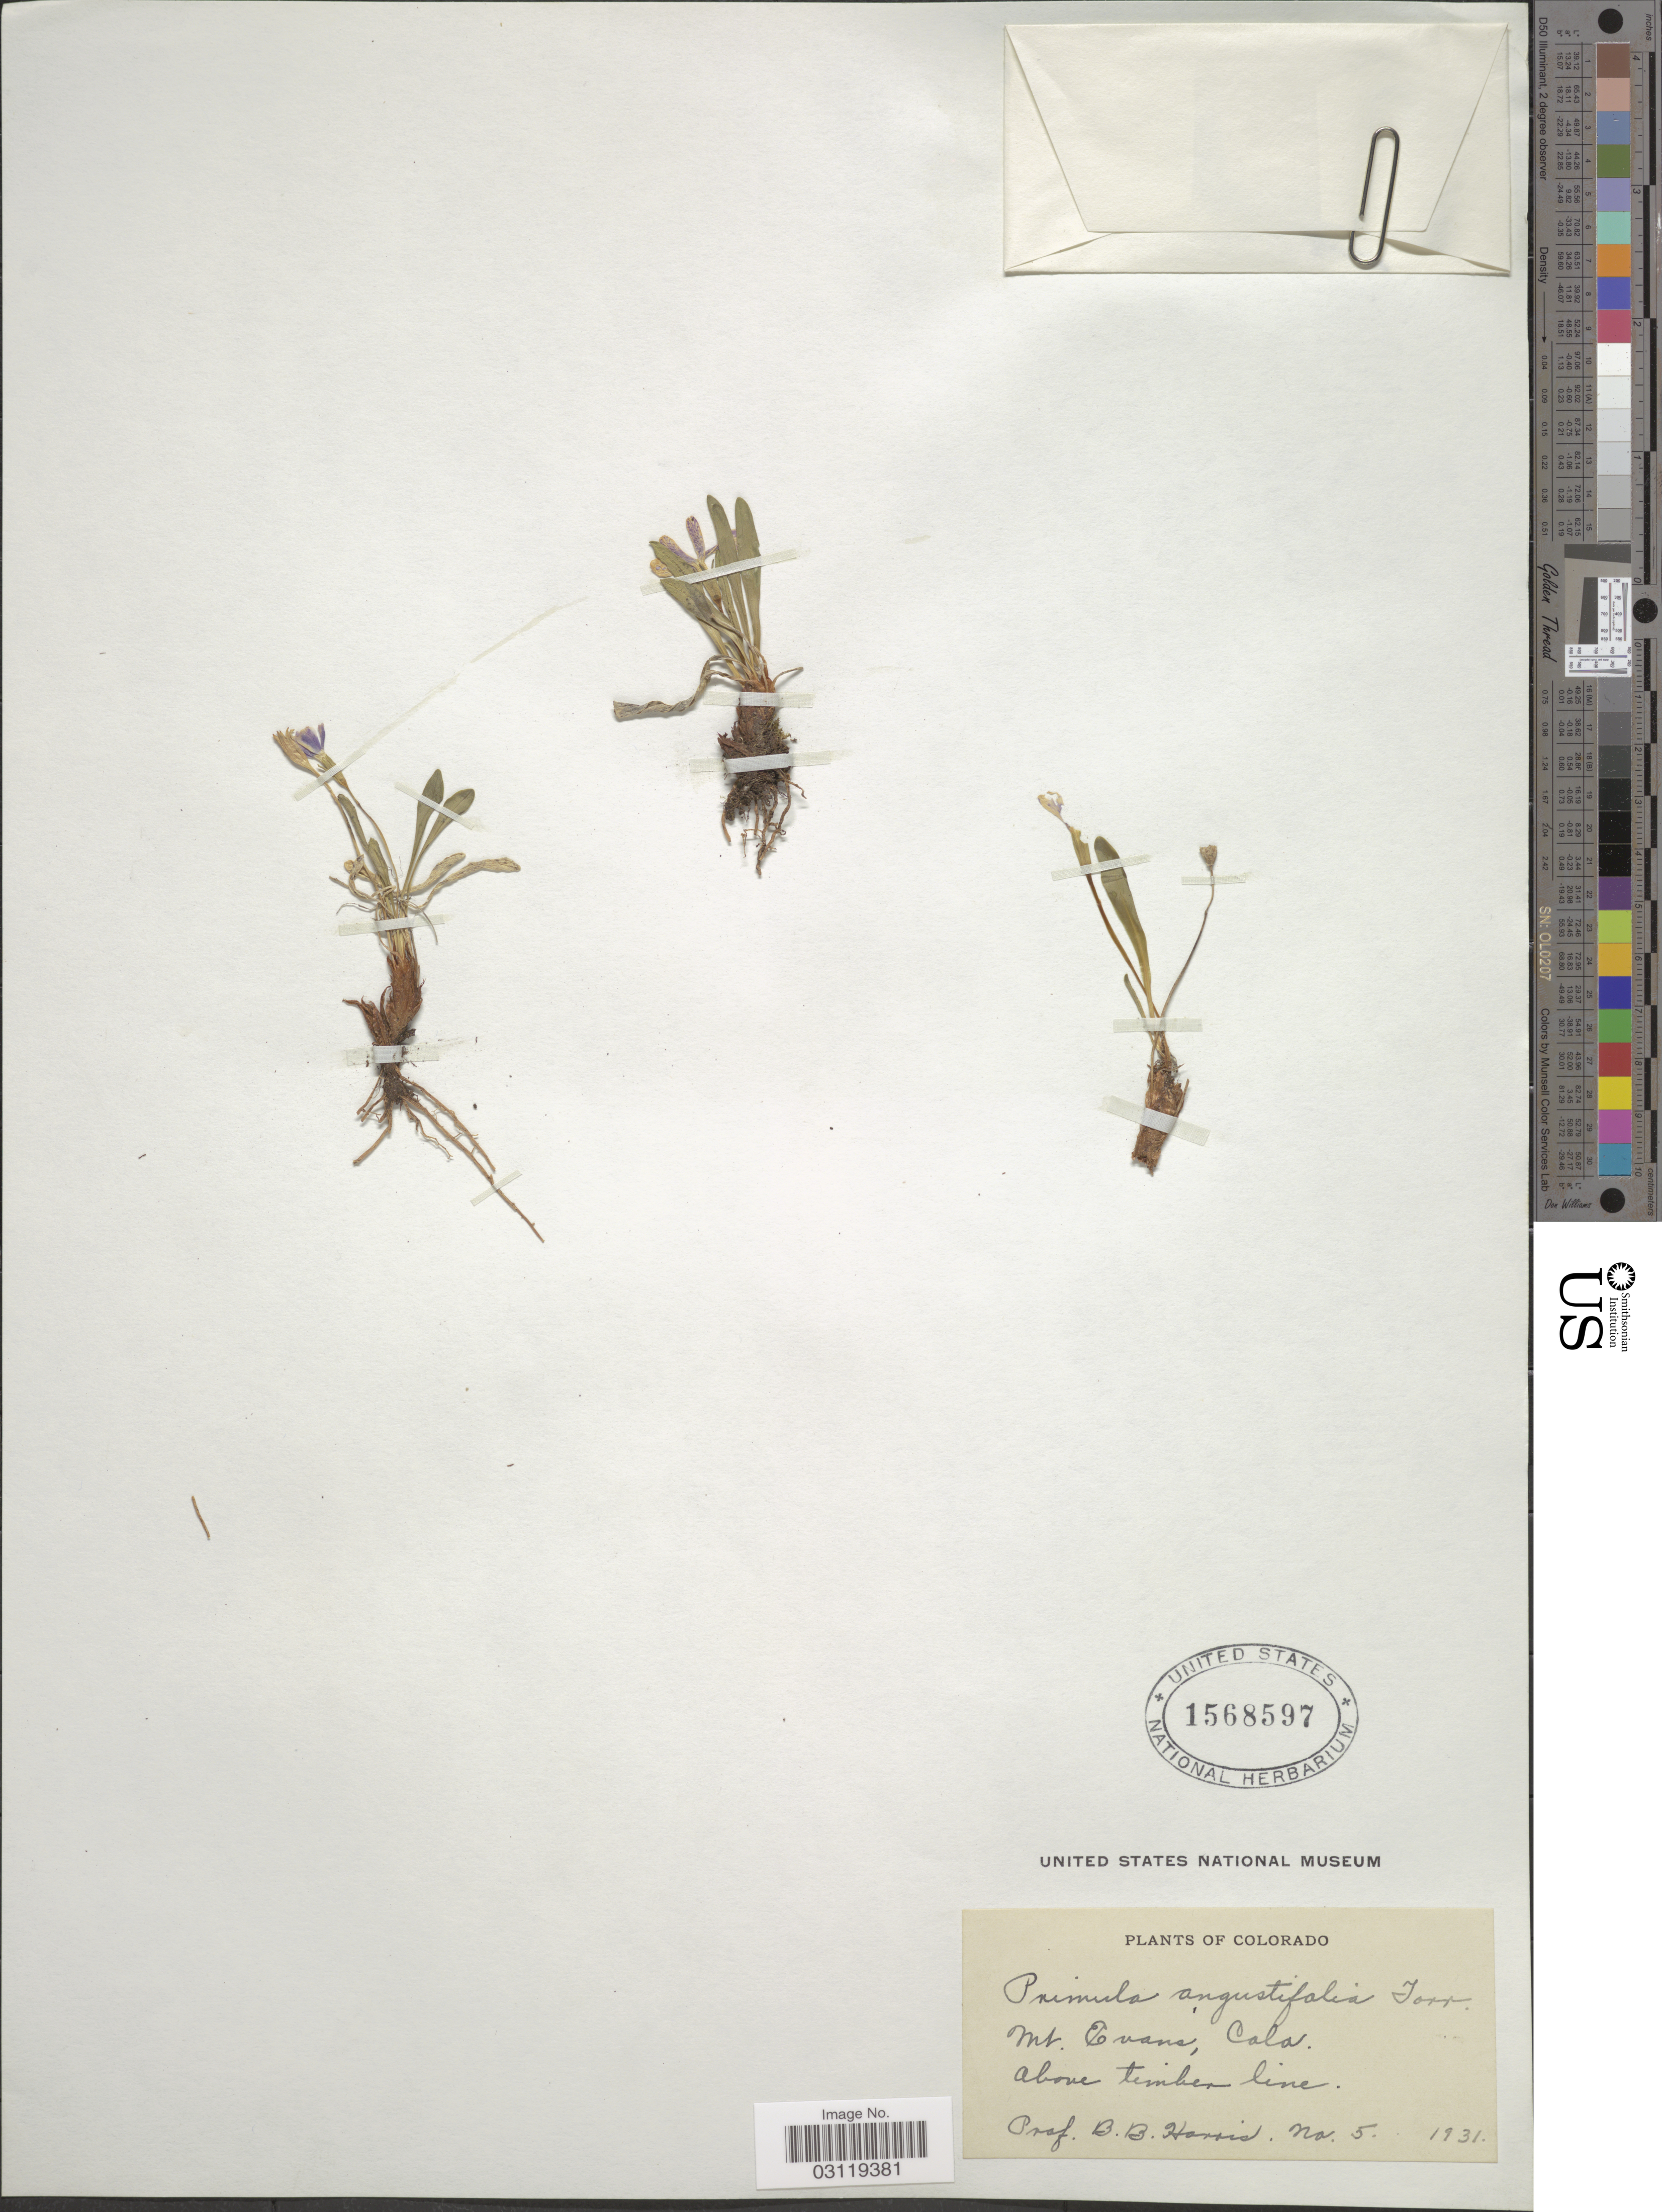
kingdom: Plantae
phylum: Tracheophyta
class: Magnoliopsida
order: Ericales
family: Primulaceae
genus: Primula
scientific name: Primula angustifolia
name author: Torr.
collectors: B. B. Harris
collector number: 5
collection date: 1931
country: United States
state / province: Colorado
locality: Mt. Evans.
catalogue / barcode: US 1568597